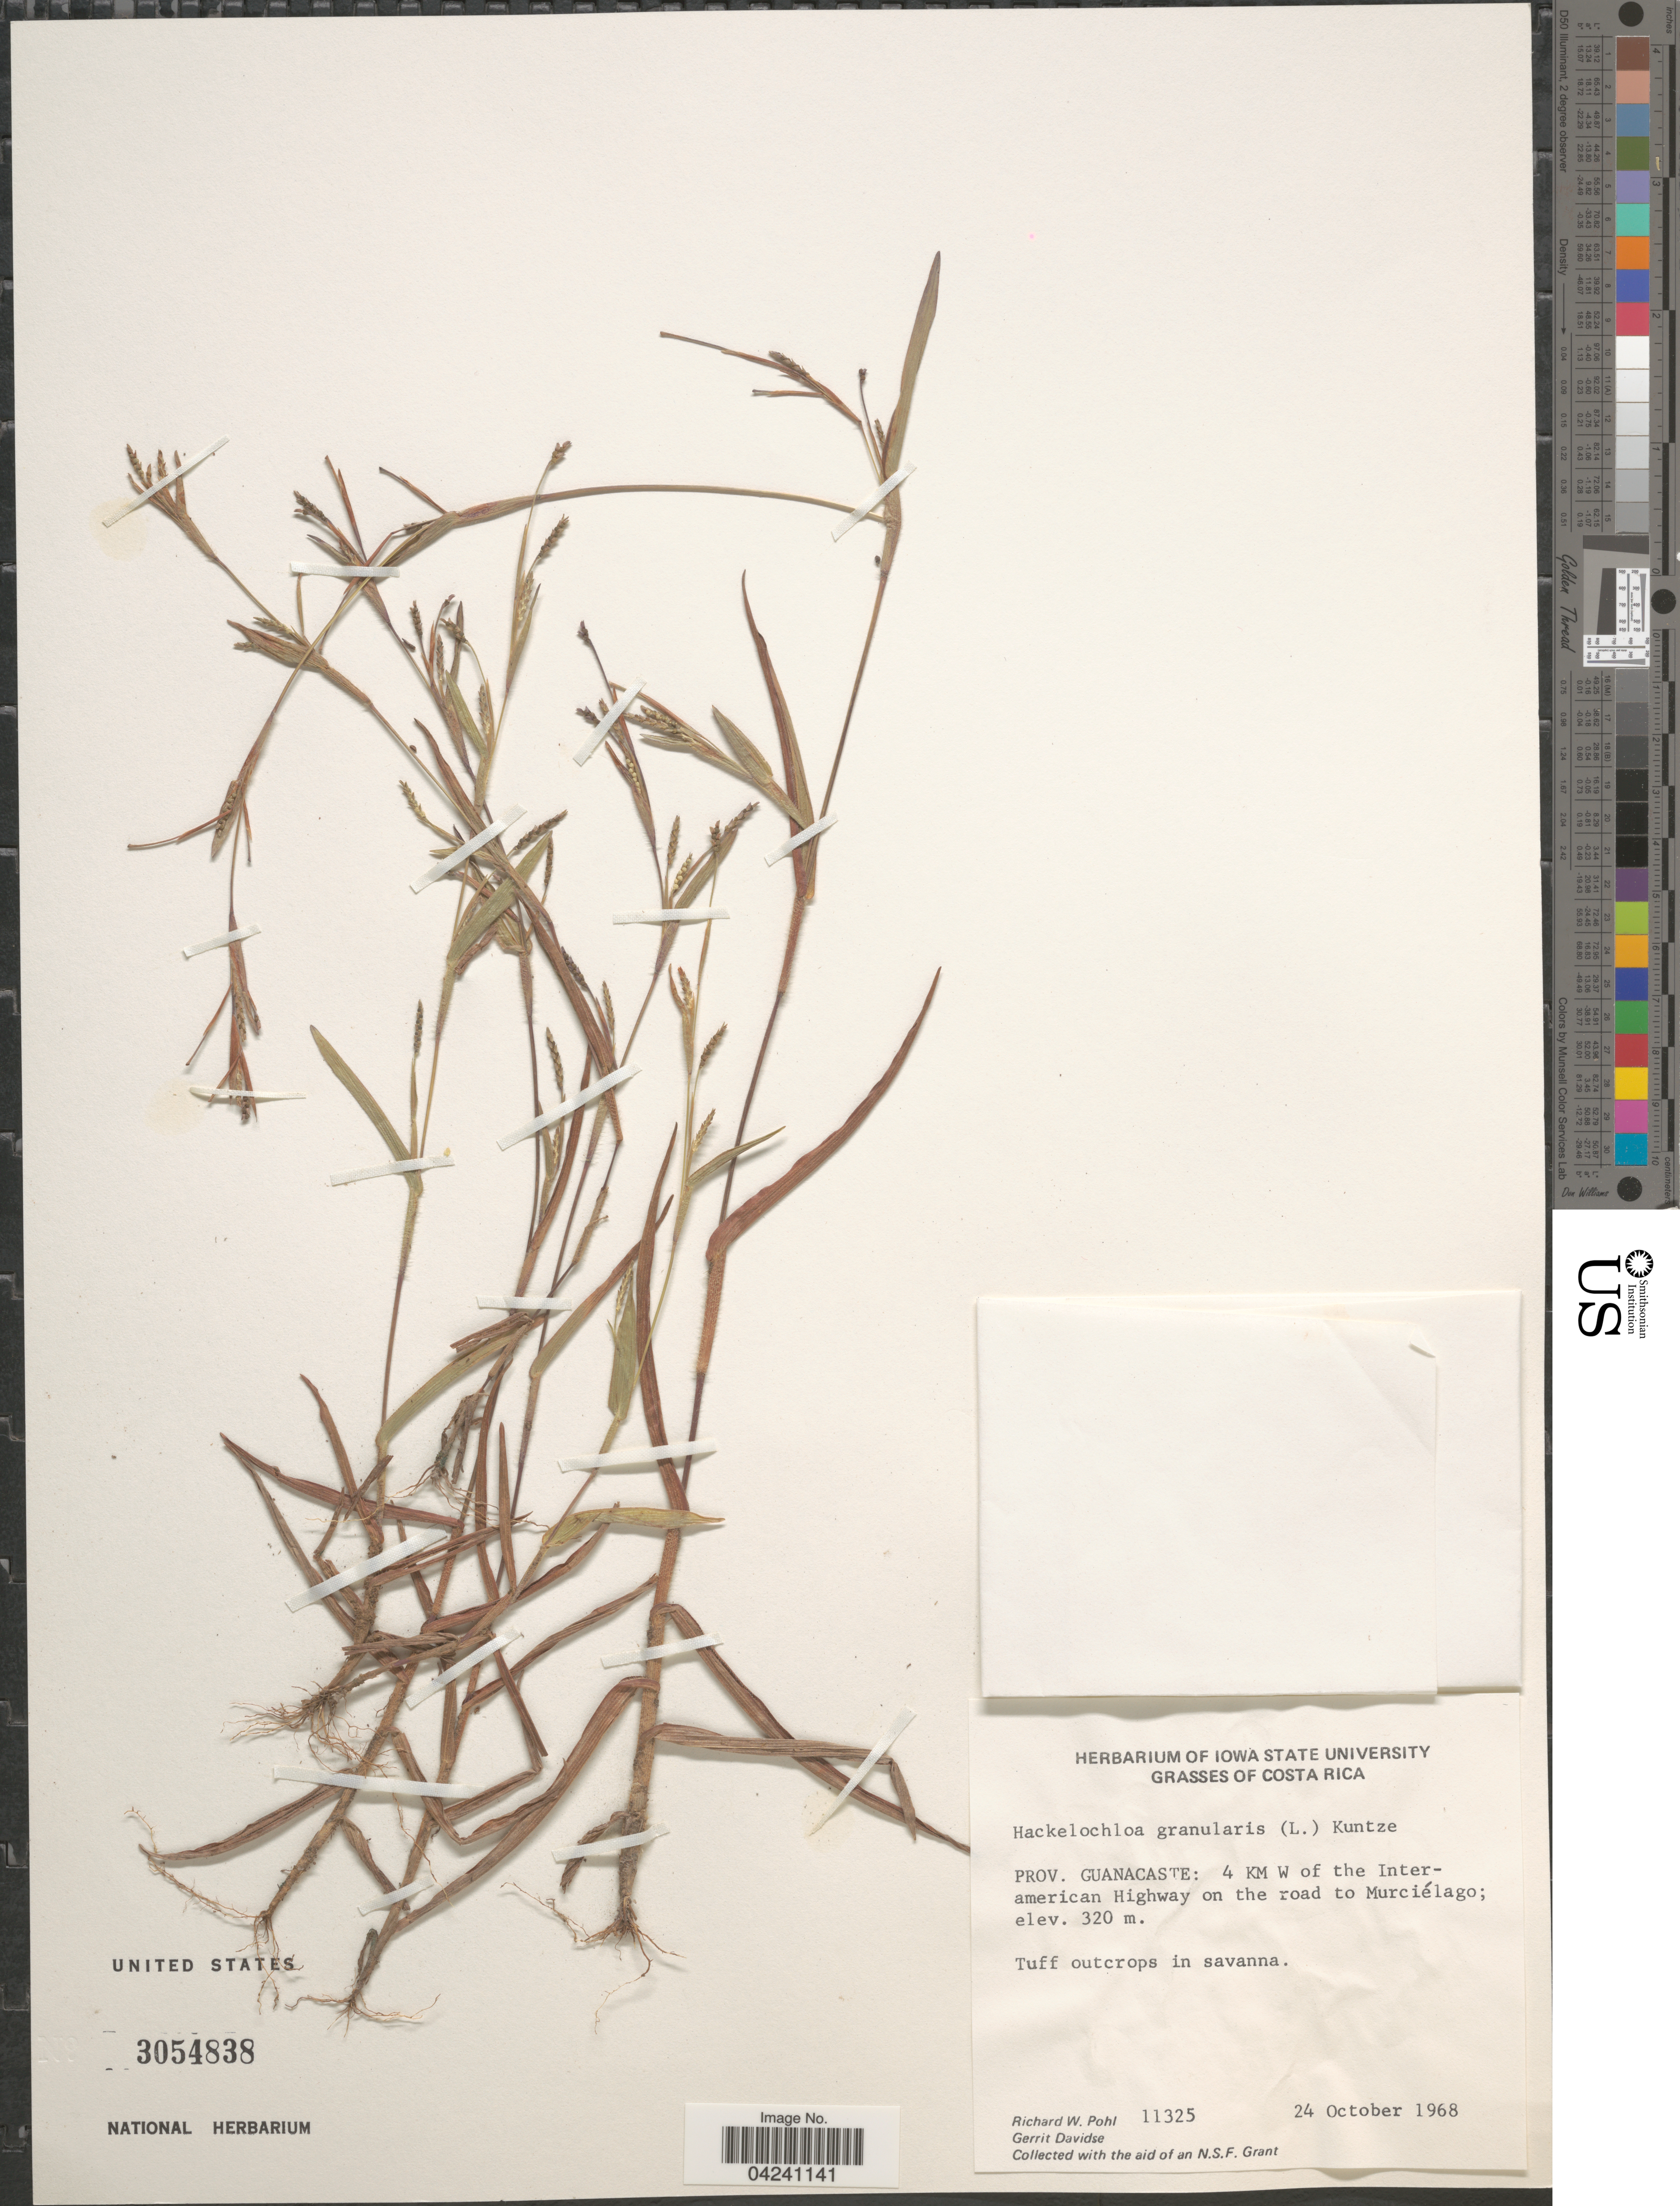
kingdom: Plantae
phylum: Tracheophyta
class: Liliopsida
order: Poales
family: Poaceae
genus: Hackelochloa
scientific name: Hackelochloa granularis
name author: (L.) Kuntze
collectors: R. W. Pohl & G. Davidse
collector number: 11325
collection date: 1968-10-24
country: Costa Rica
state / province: Guanacaste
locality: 4 KM W of the Interamerican Highway on the road to Murciélago.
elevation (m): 320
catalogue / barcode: US 3054838